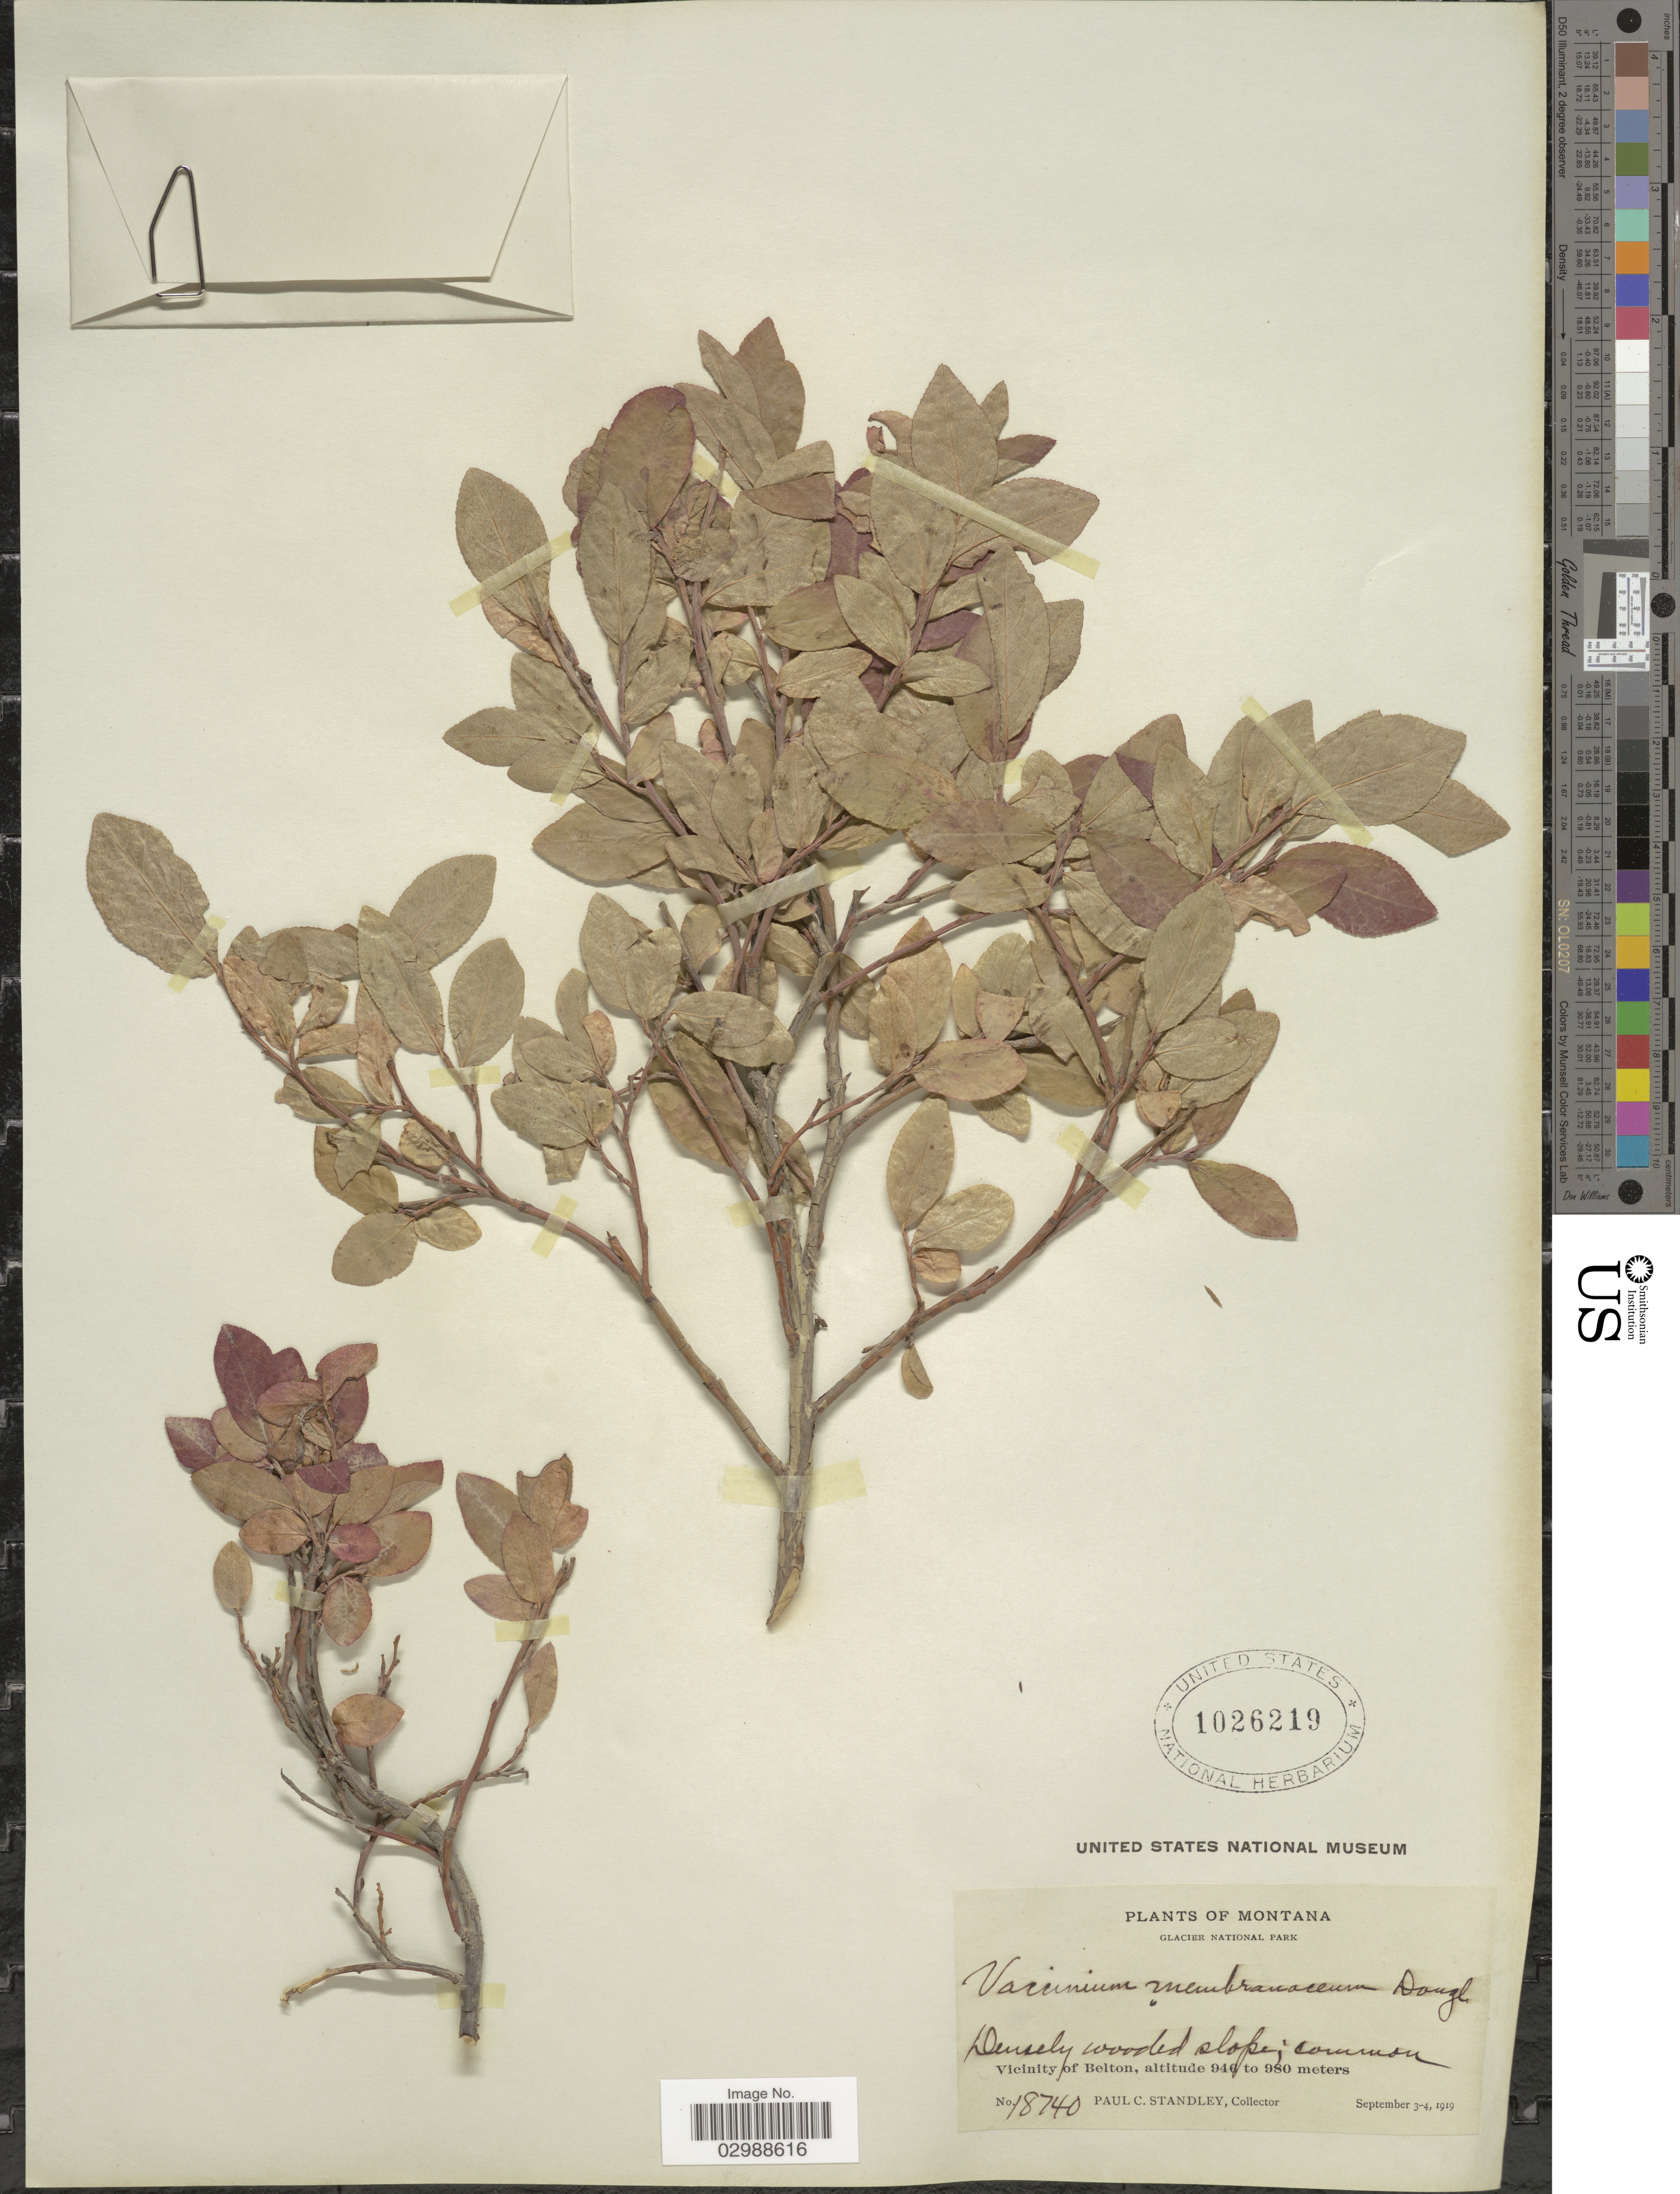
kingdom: Plantae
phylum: Tracheophyta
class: Magnoliopsida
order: Ericales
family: Ericaceae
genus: Vaccinium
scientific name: Vaccinium membranaceum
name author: Douglas ex Torr.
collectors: P. C. Standley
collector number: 18740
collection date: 1919-09-03/1919-09-04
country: United States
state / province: Montana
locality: Glacier National Park. Vicinity of Belton.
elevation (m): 946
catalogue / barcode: US 1026219